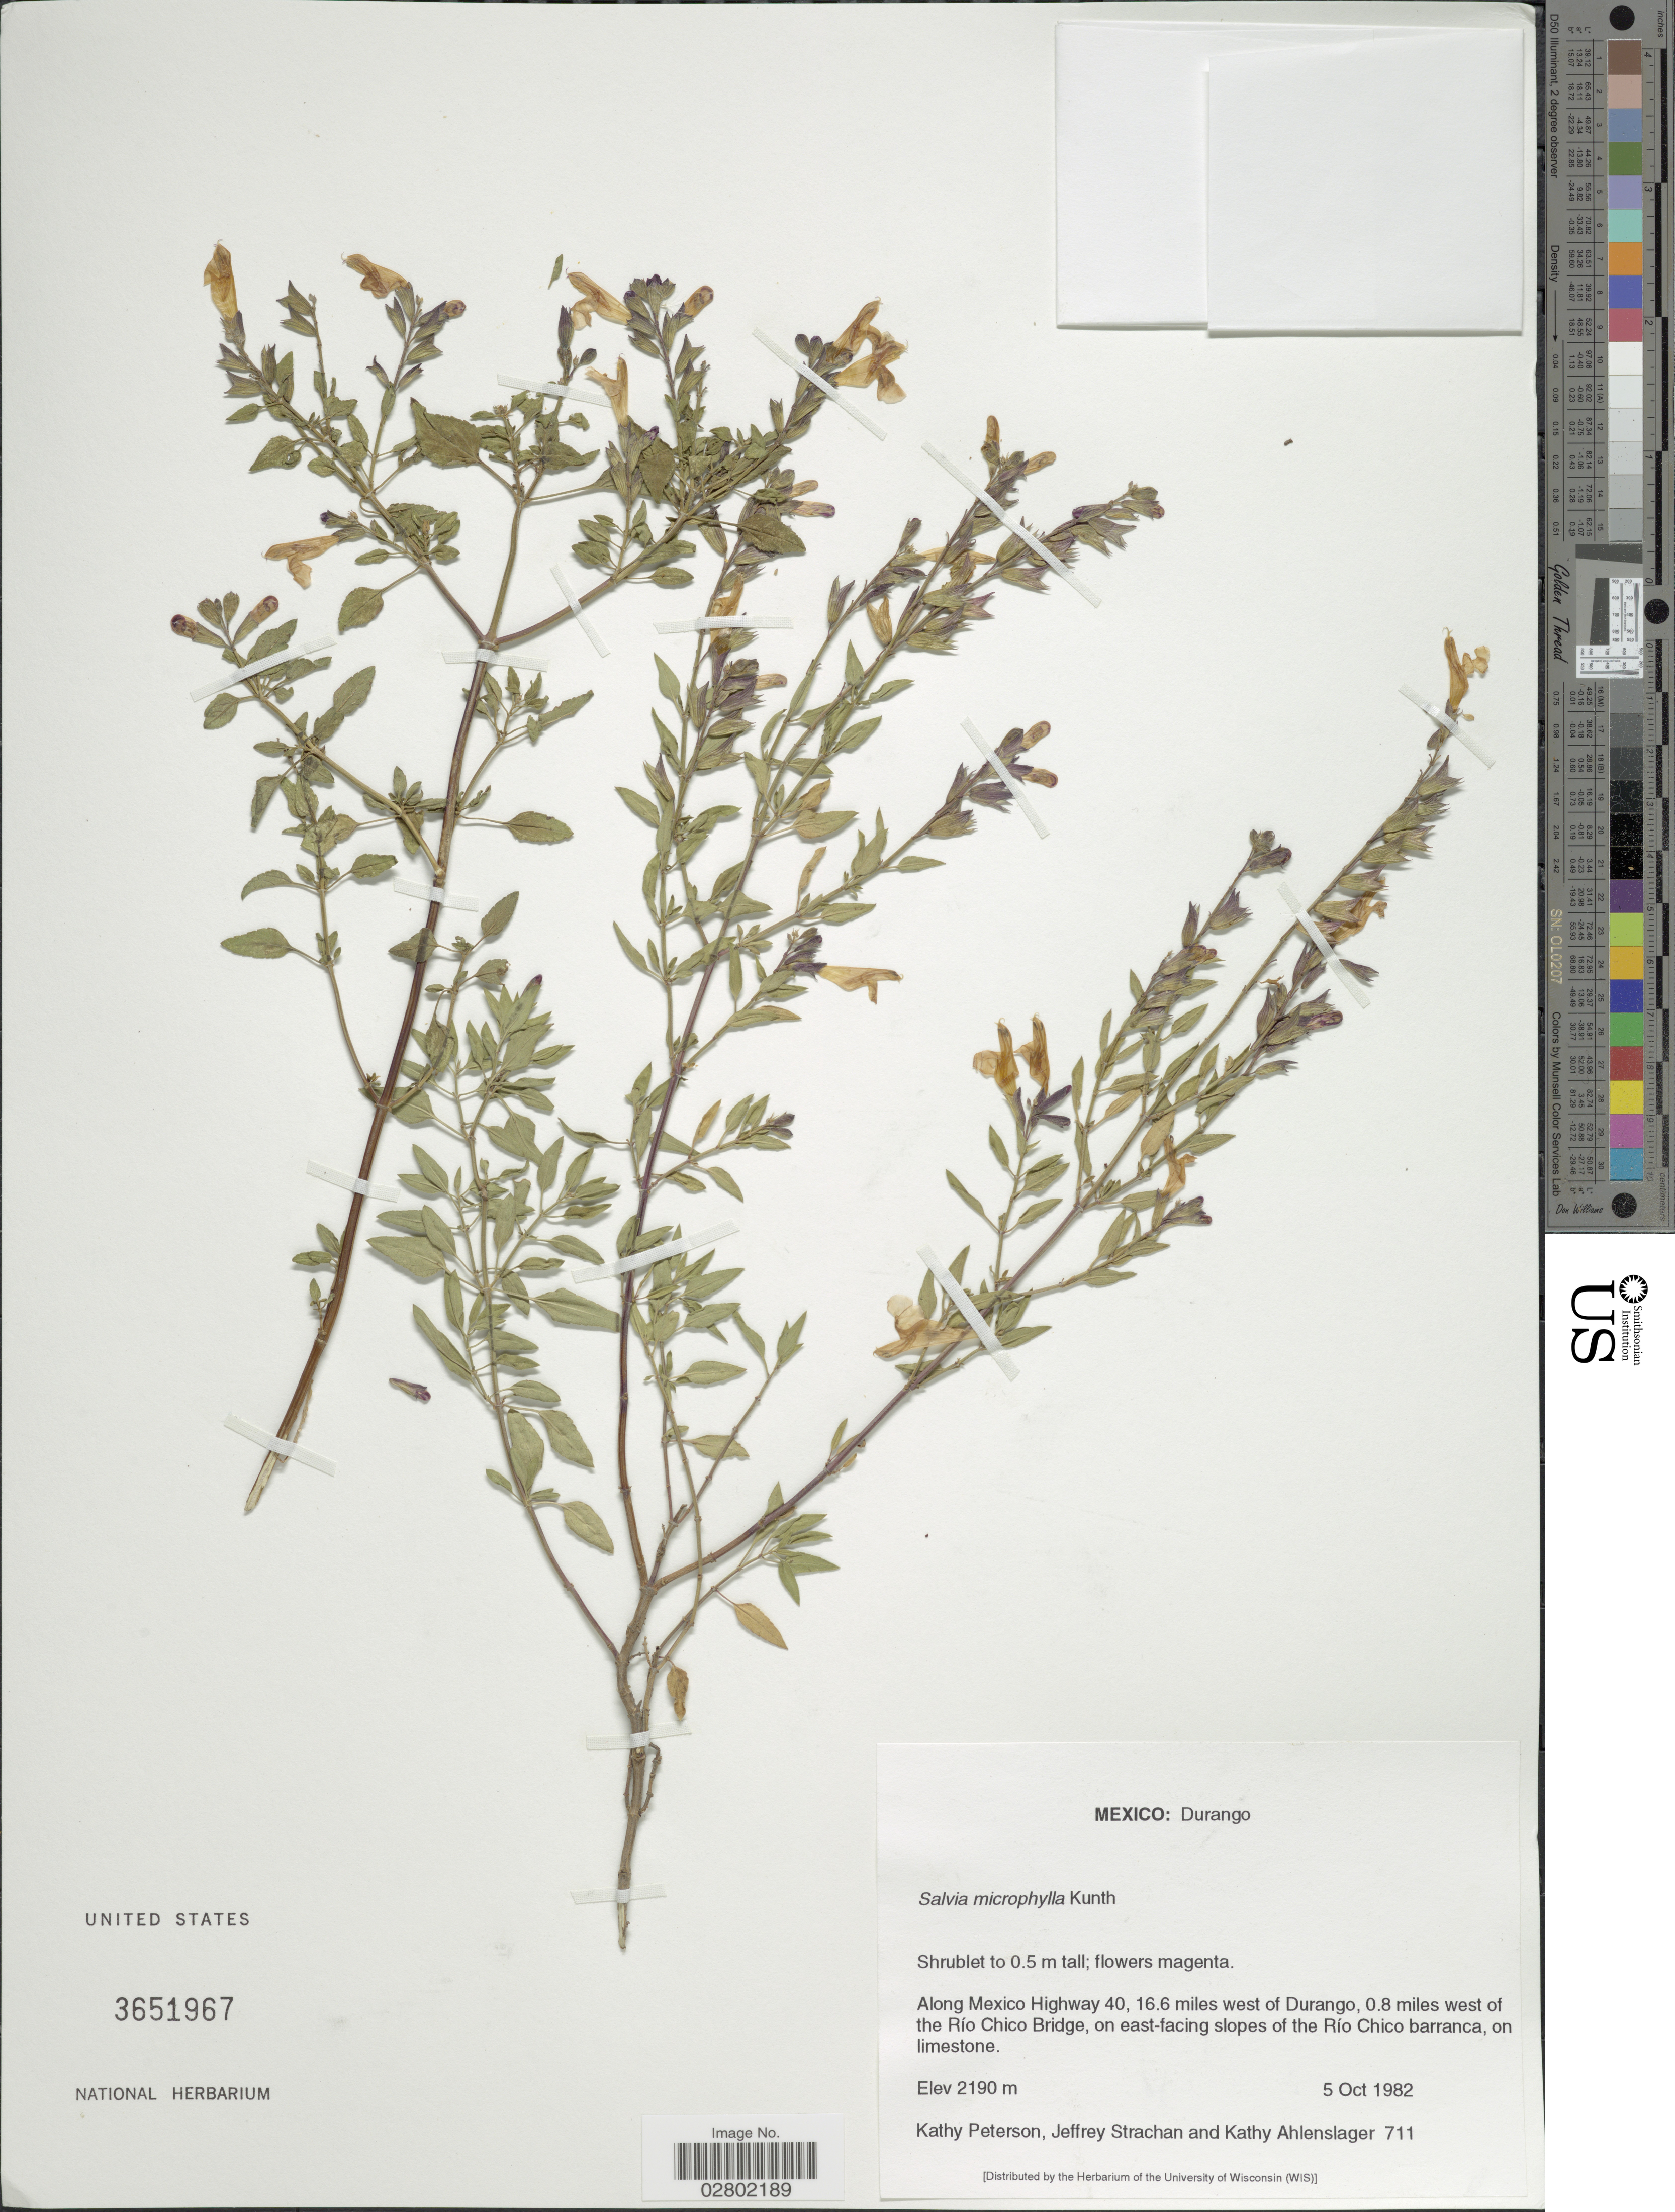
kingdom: Plantae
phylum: Tracheophyta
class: Magnoliopsida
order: Lamiales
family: Lamiaceae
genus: Salvia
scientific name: Salvia microphylla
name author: Kunth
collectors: K. Peterson, J. Strachan & K. Ahlenslager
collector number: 711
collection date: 1982-10-05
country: Mexico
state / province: Durango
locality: Along Mexico Highway 40, 16.6 miles west of Durango, 0.8 miles west of the Río Chico Bridge, on east-facing slopes of the Río Chico barranca.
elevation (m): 2190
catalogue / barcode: US 3651967